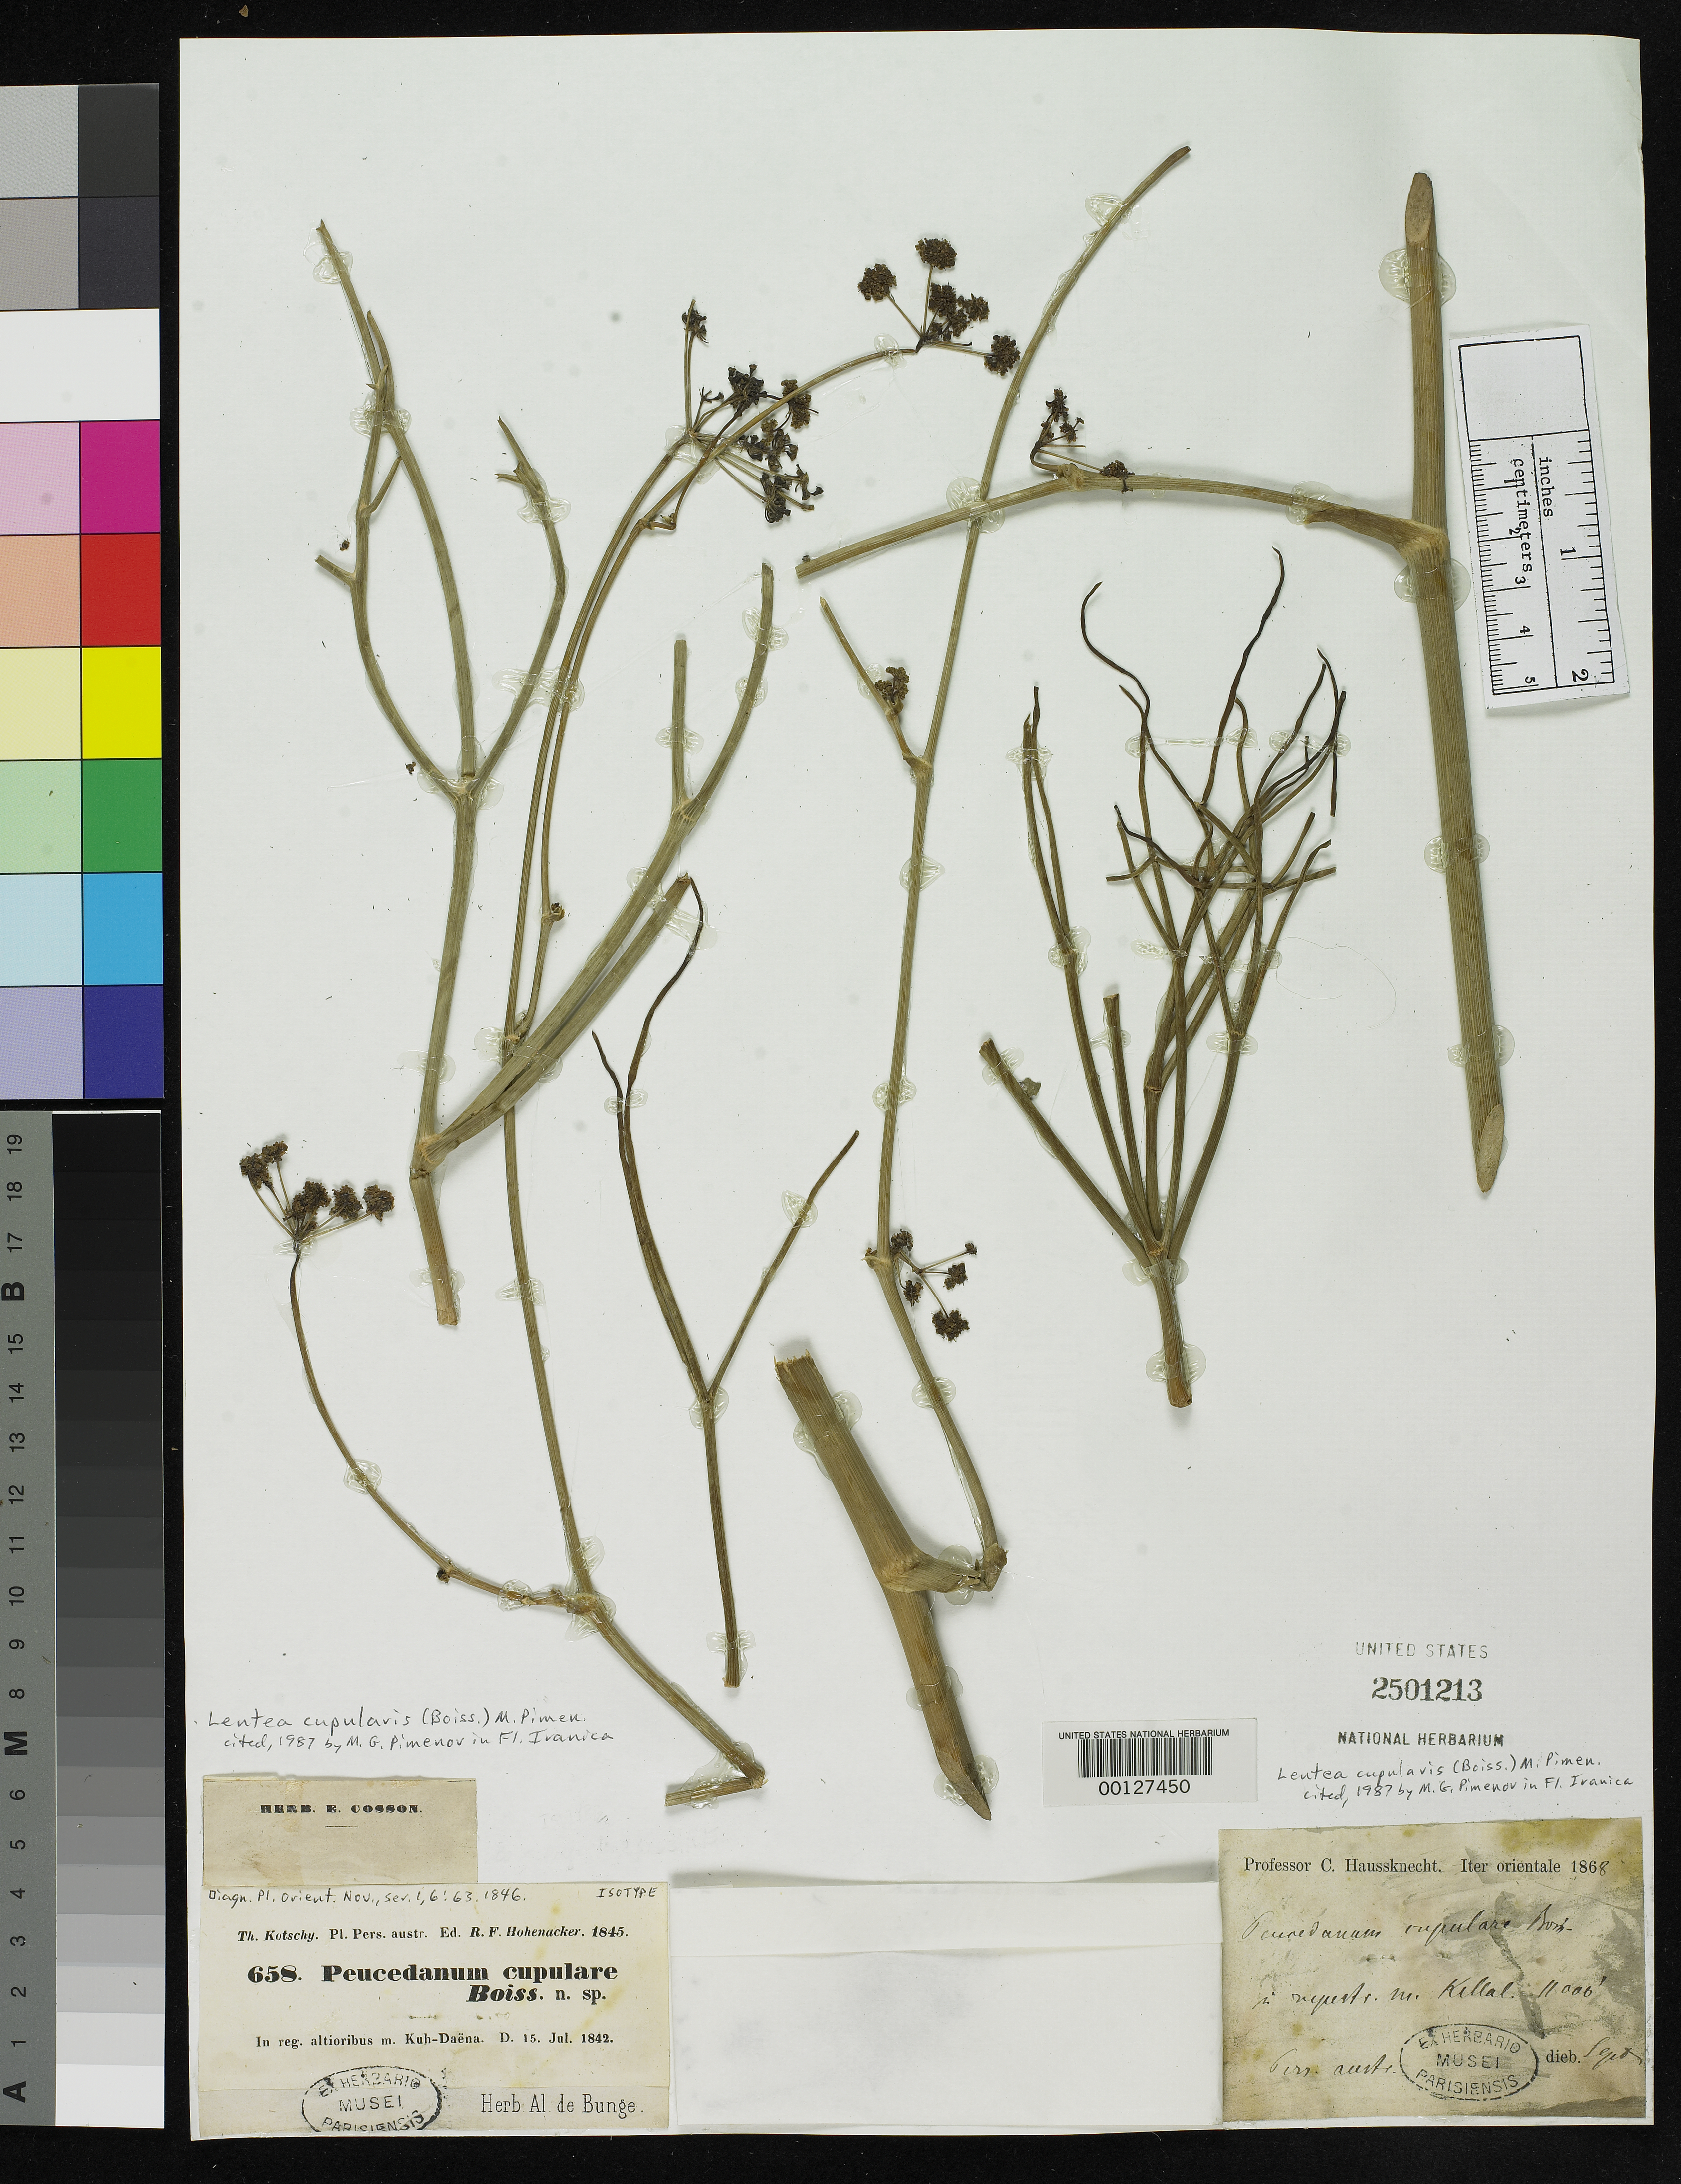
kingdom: Plantae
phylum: Tracheophyta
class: Magnoliopsida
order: Apiales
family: Apiaceae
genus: Peucedanum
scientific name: Peucedanum cupulare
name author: Boiss.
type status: Isotype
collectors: K. G. Kotschy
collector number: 658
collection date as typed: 15 Jul 1842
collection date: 1842-07-15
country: Iran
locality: In reg. Altioribus m. Kuh-daena.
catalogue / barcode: US 2501213